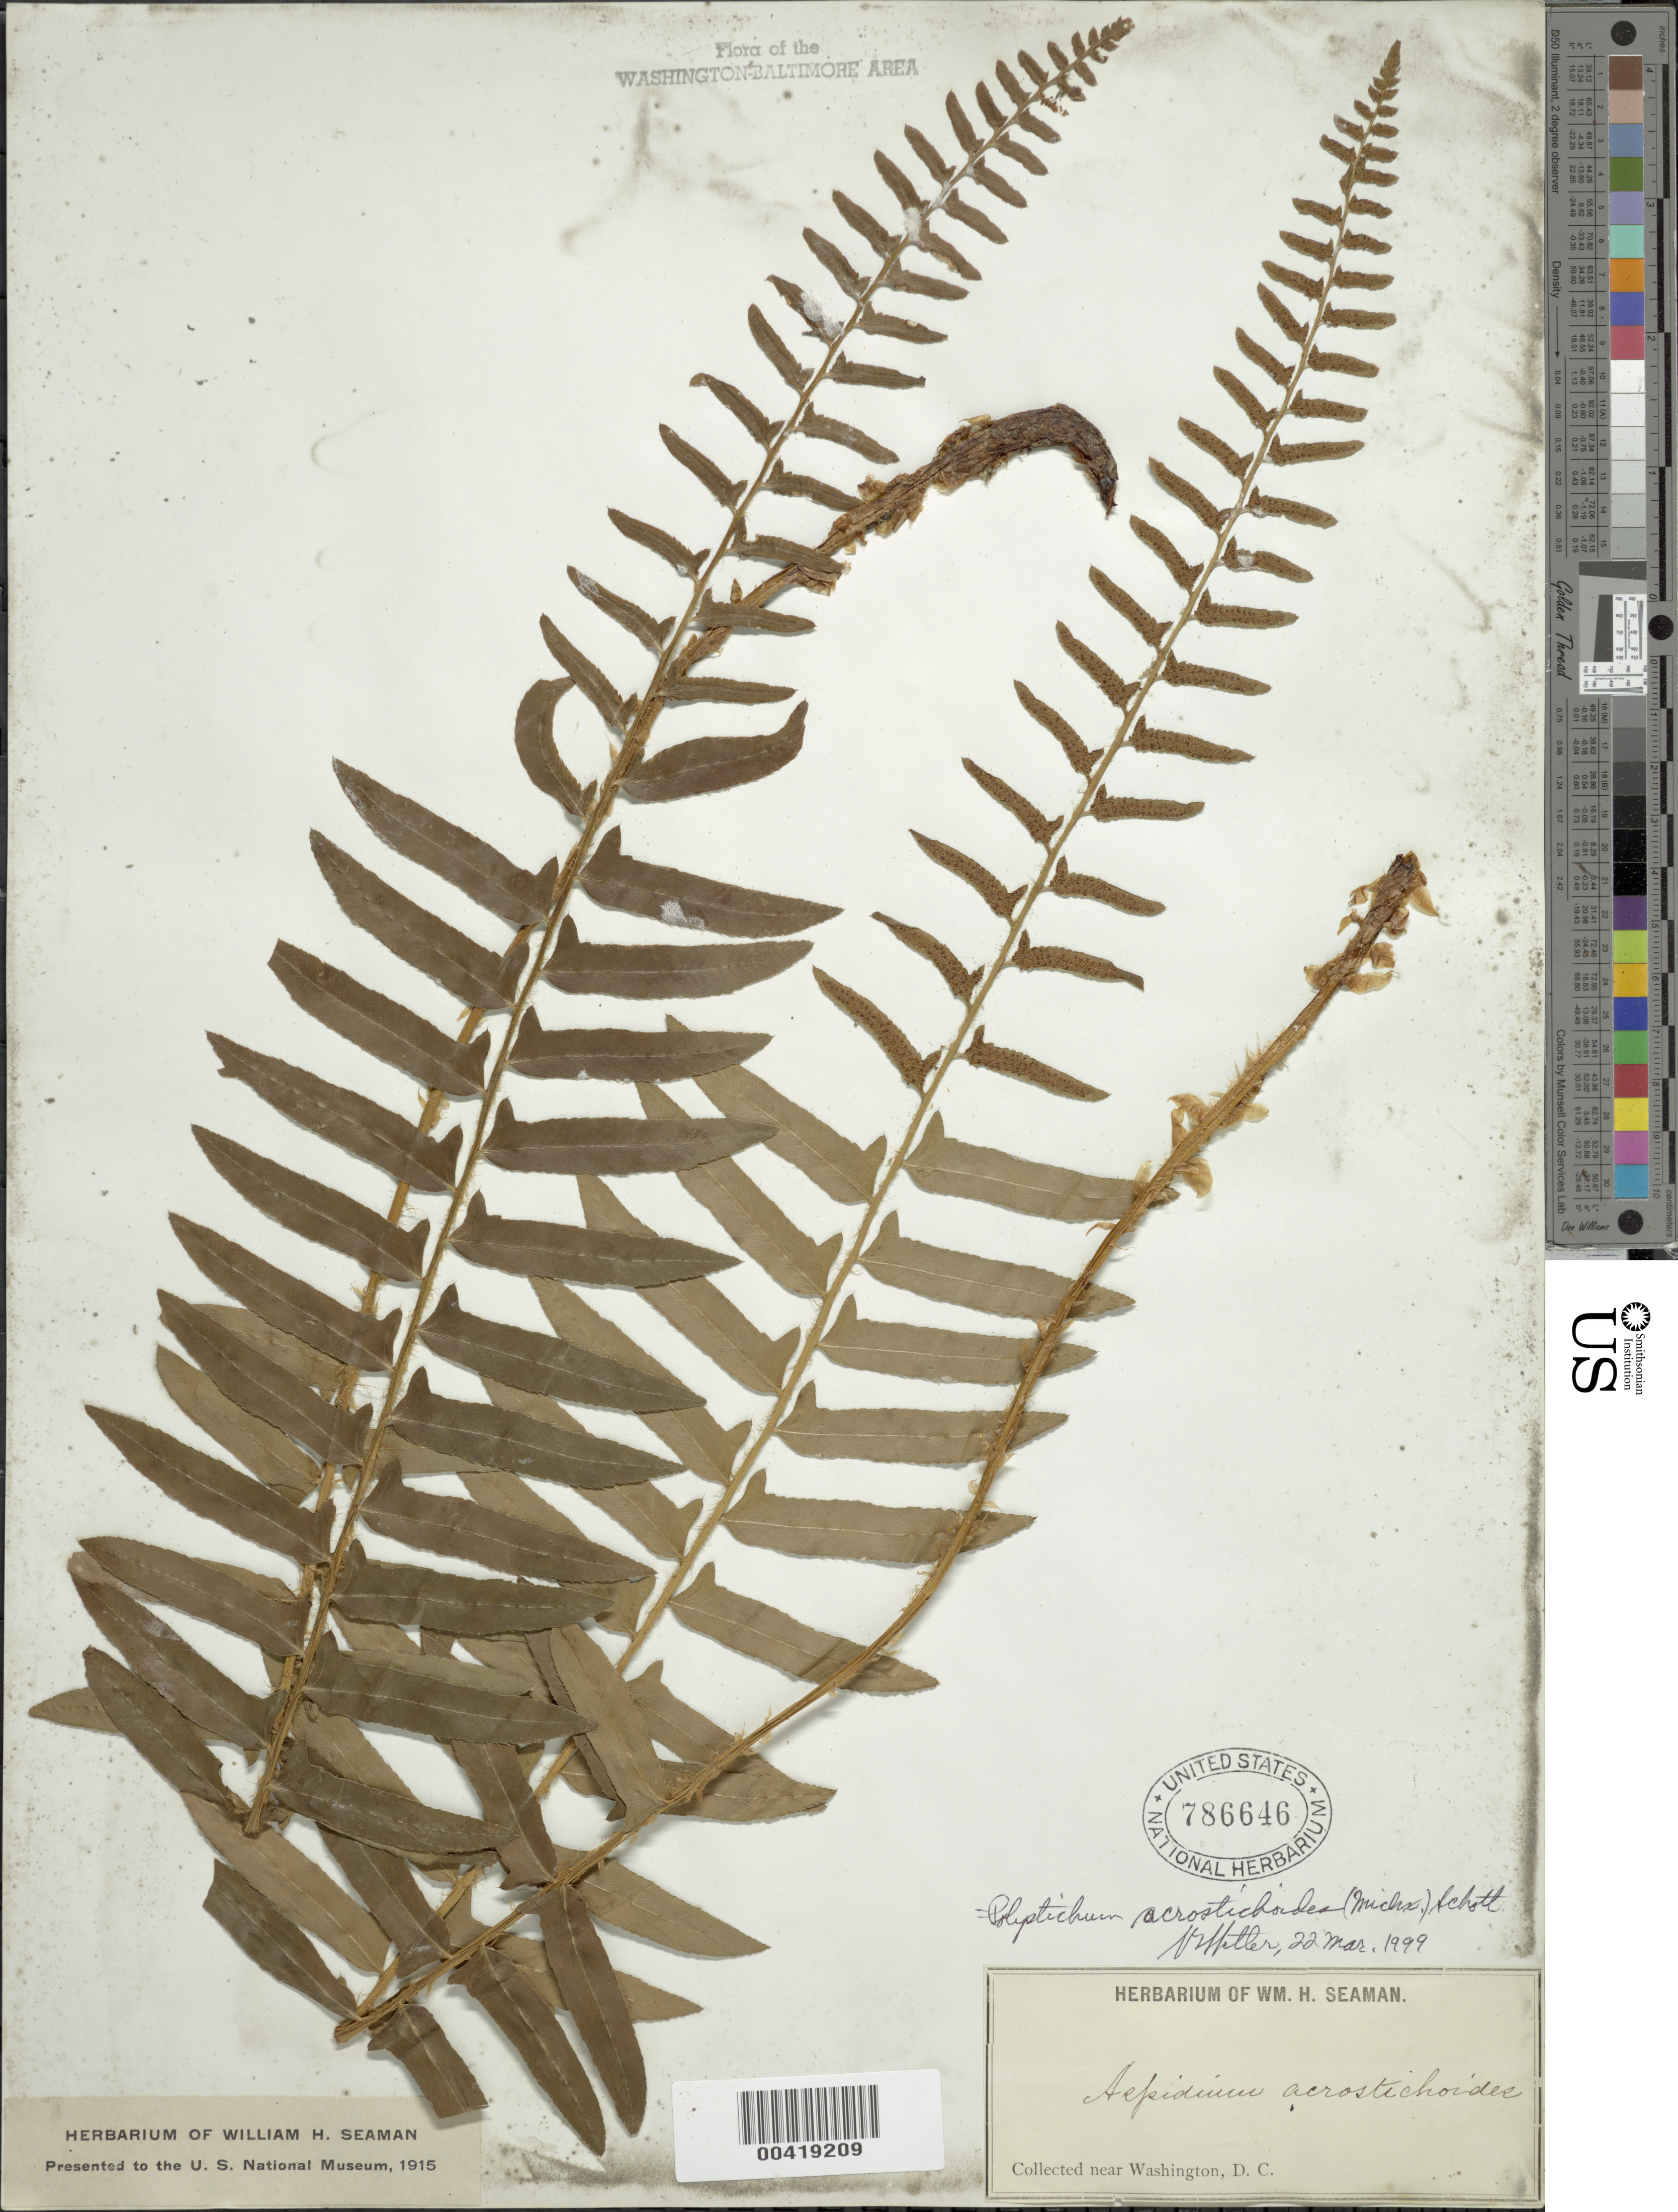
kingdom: Plantae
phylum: Tracheophyta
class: Polypodiopsida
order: Polypodiales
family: Dryopteridaceae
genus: Polystichum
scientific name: Polystichum acrostichoides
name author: (Michx.) Schott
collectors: W. Seaman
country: United States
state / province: District of Columbia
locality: Washington DC Area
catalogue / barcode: US 786646